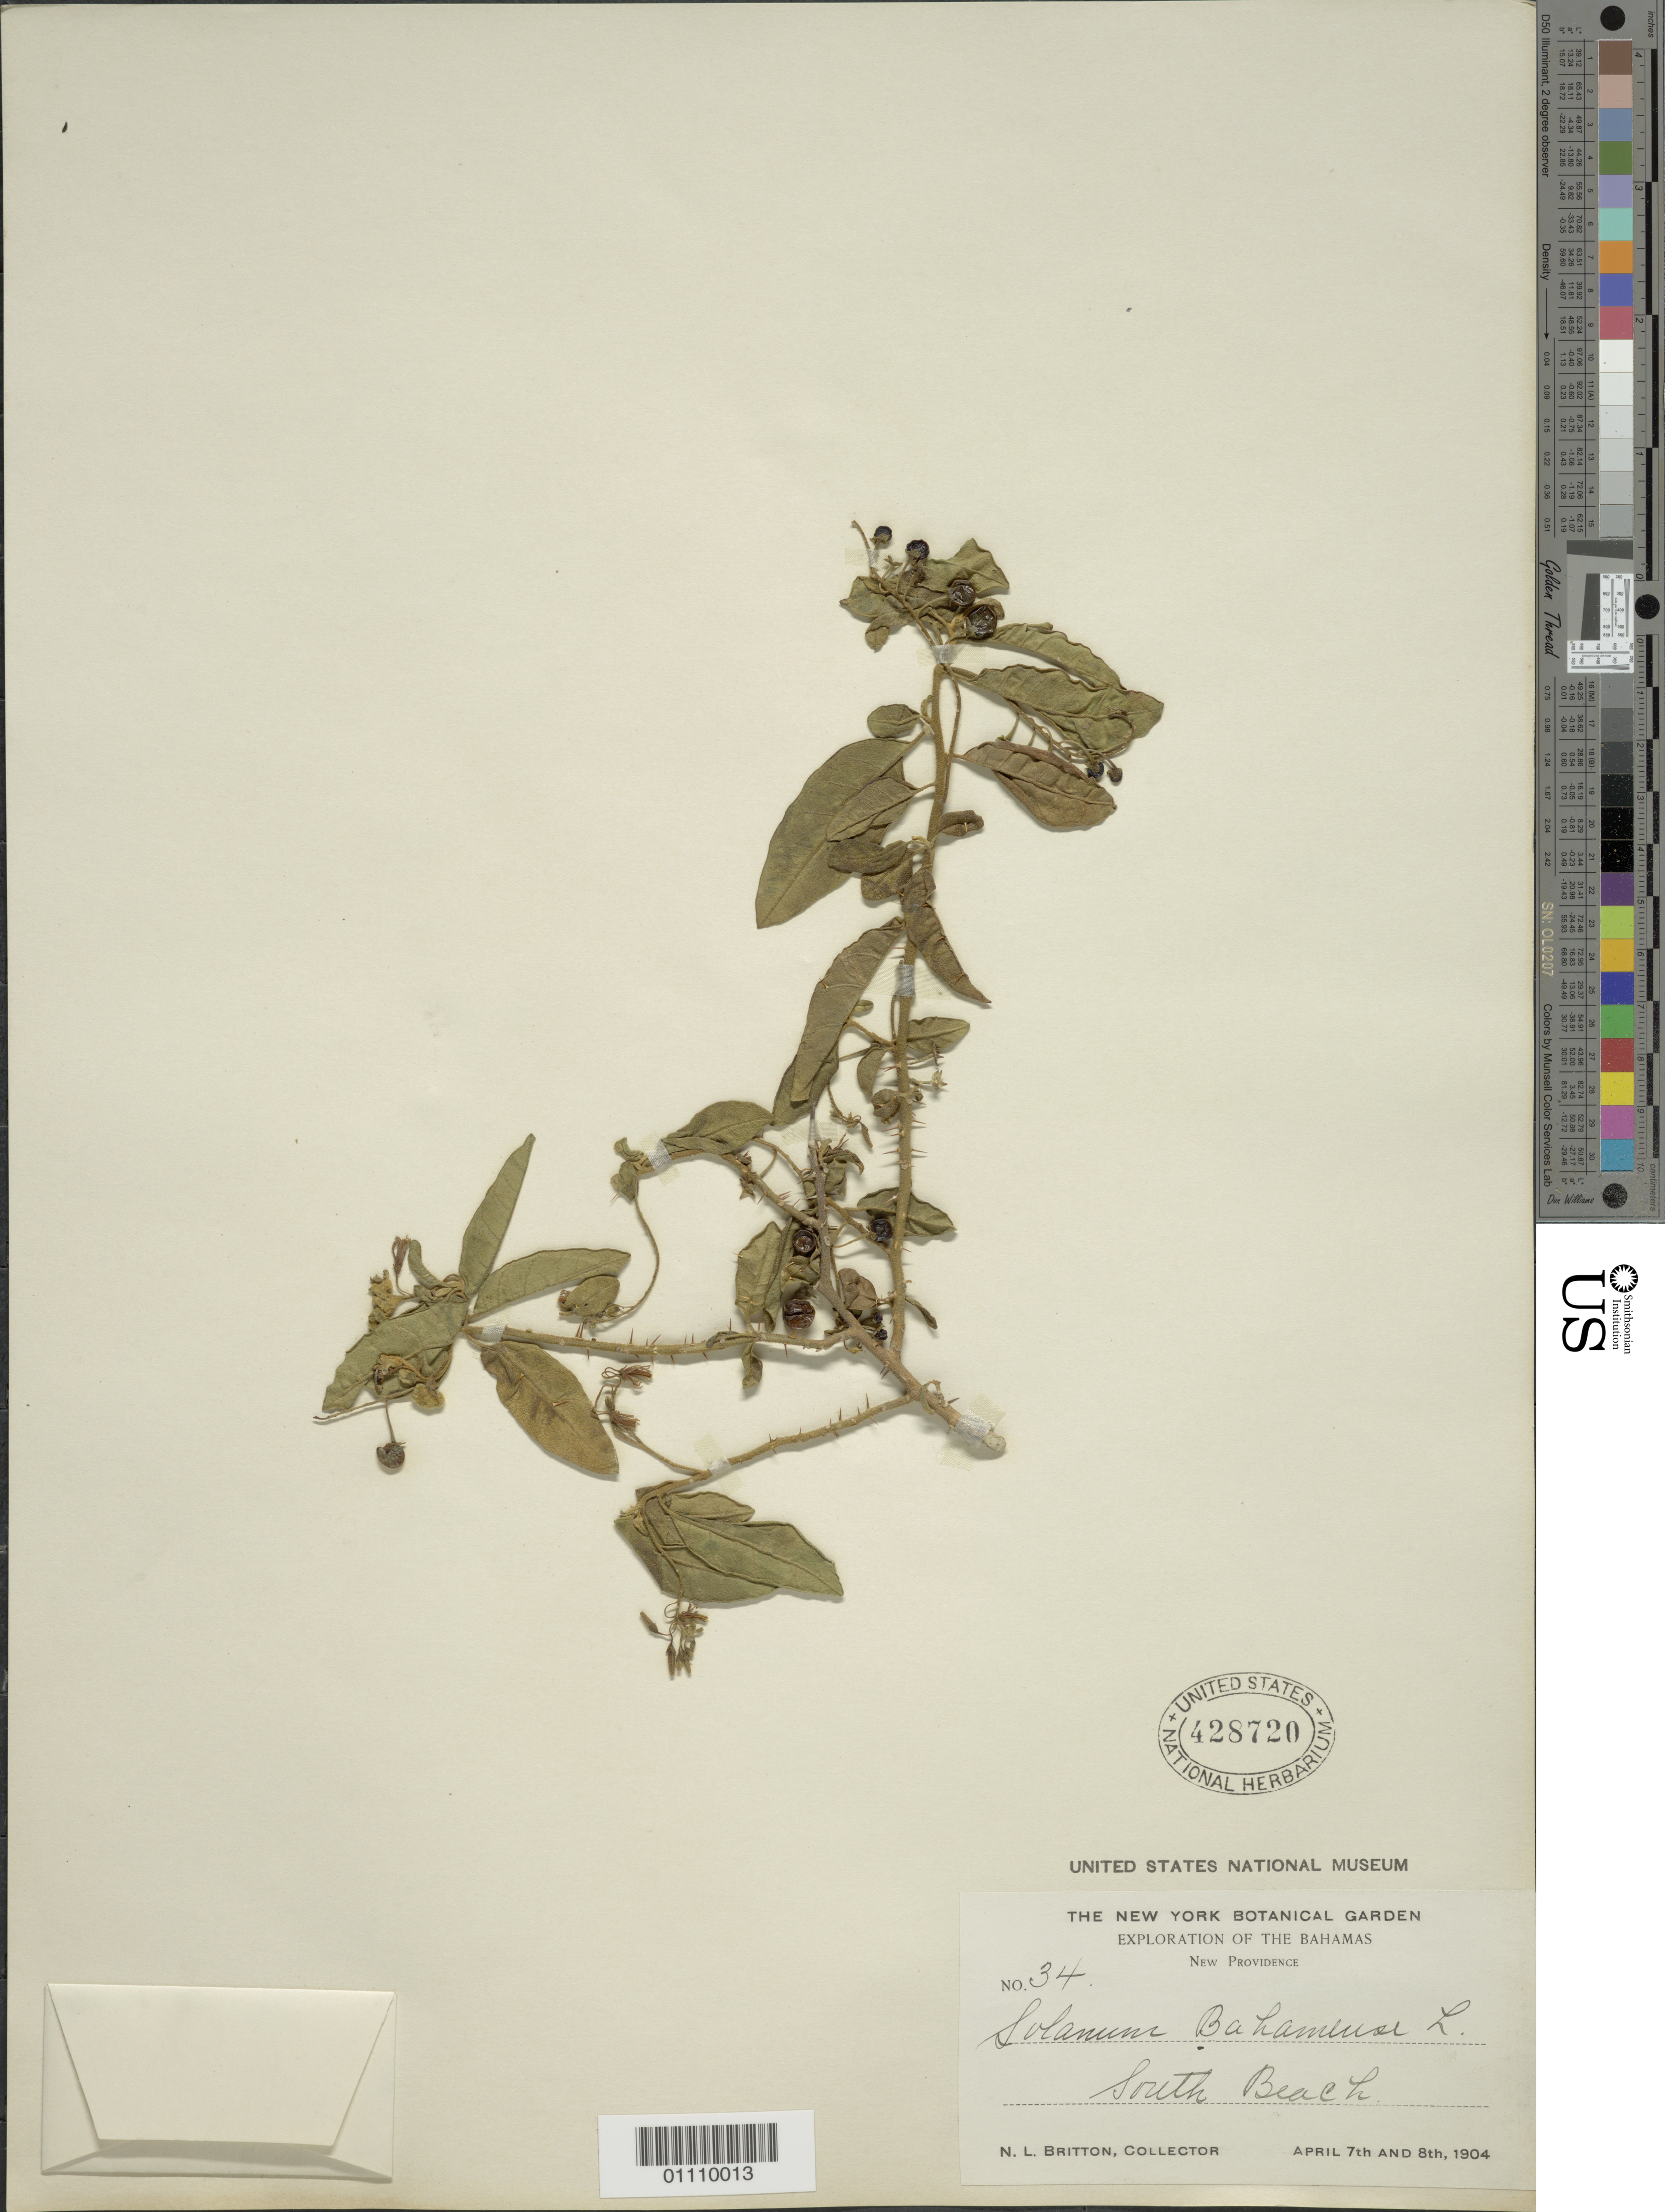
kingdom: Plantae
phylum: Tracheophyta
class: Magnoliopsida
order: Solanales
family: Solanaceae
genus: Solanum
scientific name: Solanum bahamense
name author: L.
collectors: N. Britton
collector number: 34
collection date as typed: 07 Apr 1904 and 08 Apr 1904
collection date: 1904-04-07,1904-04-08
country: Bahamas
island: New Providence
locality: South Beach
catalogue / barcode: US 428720